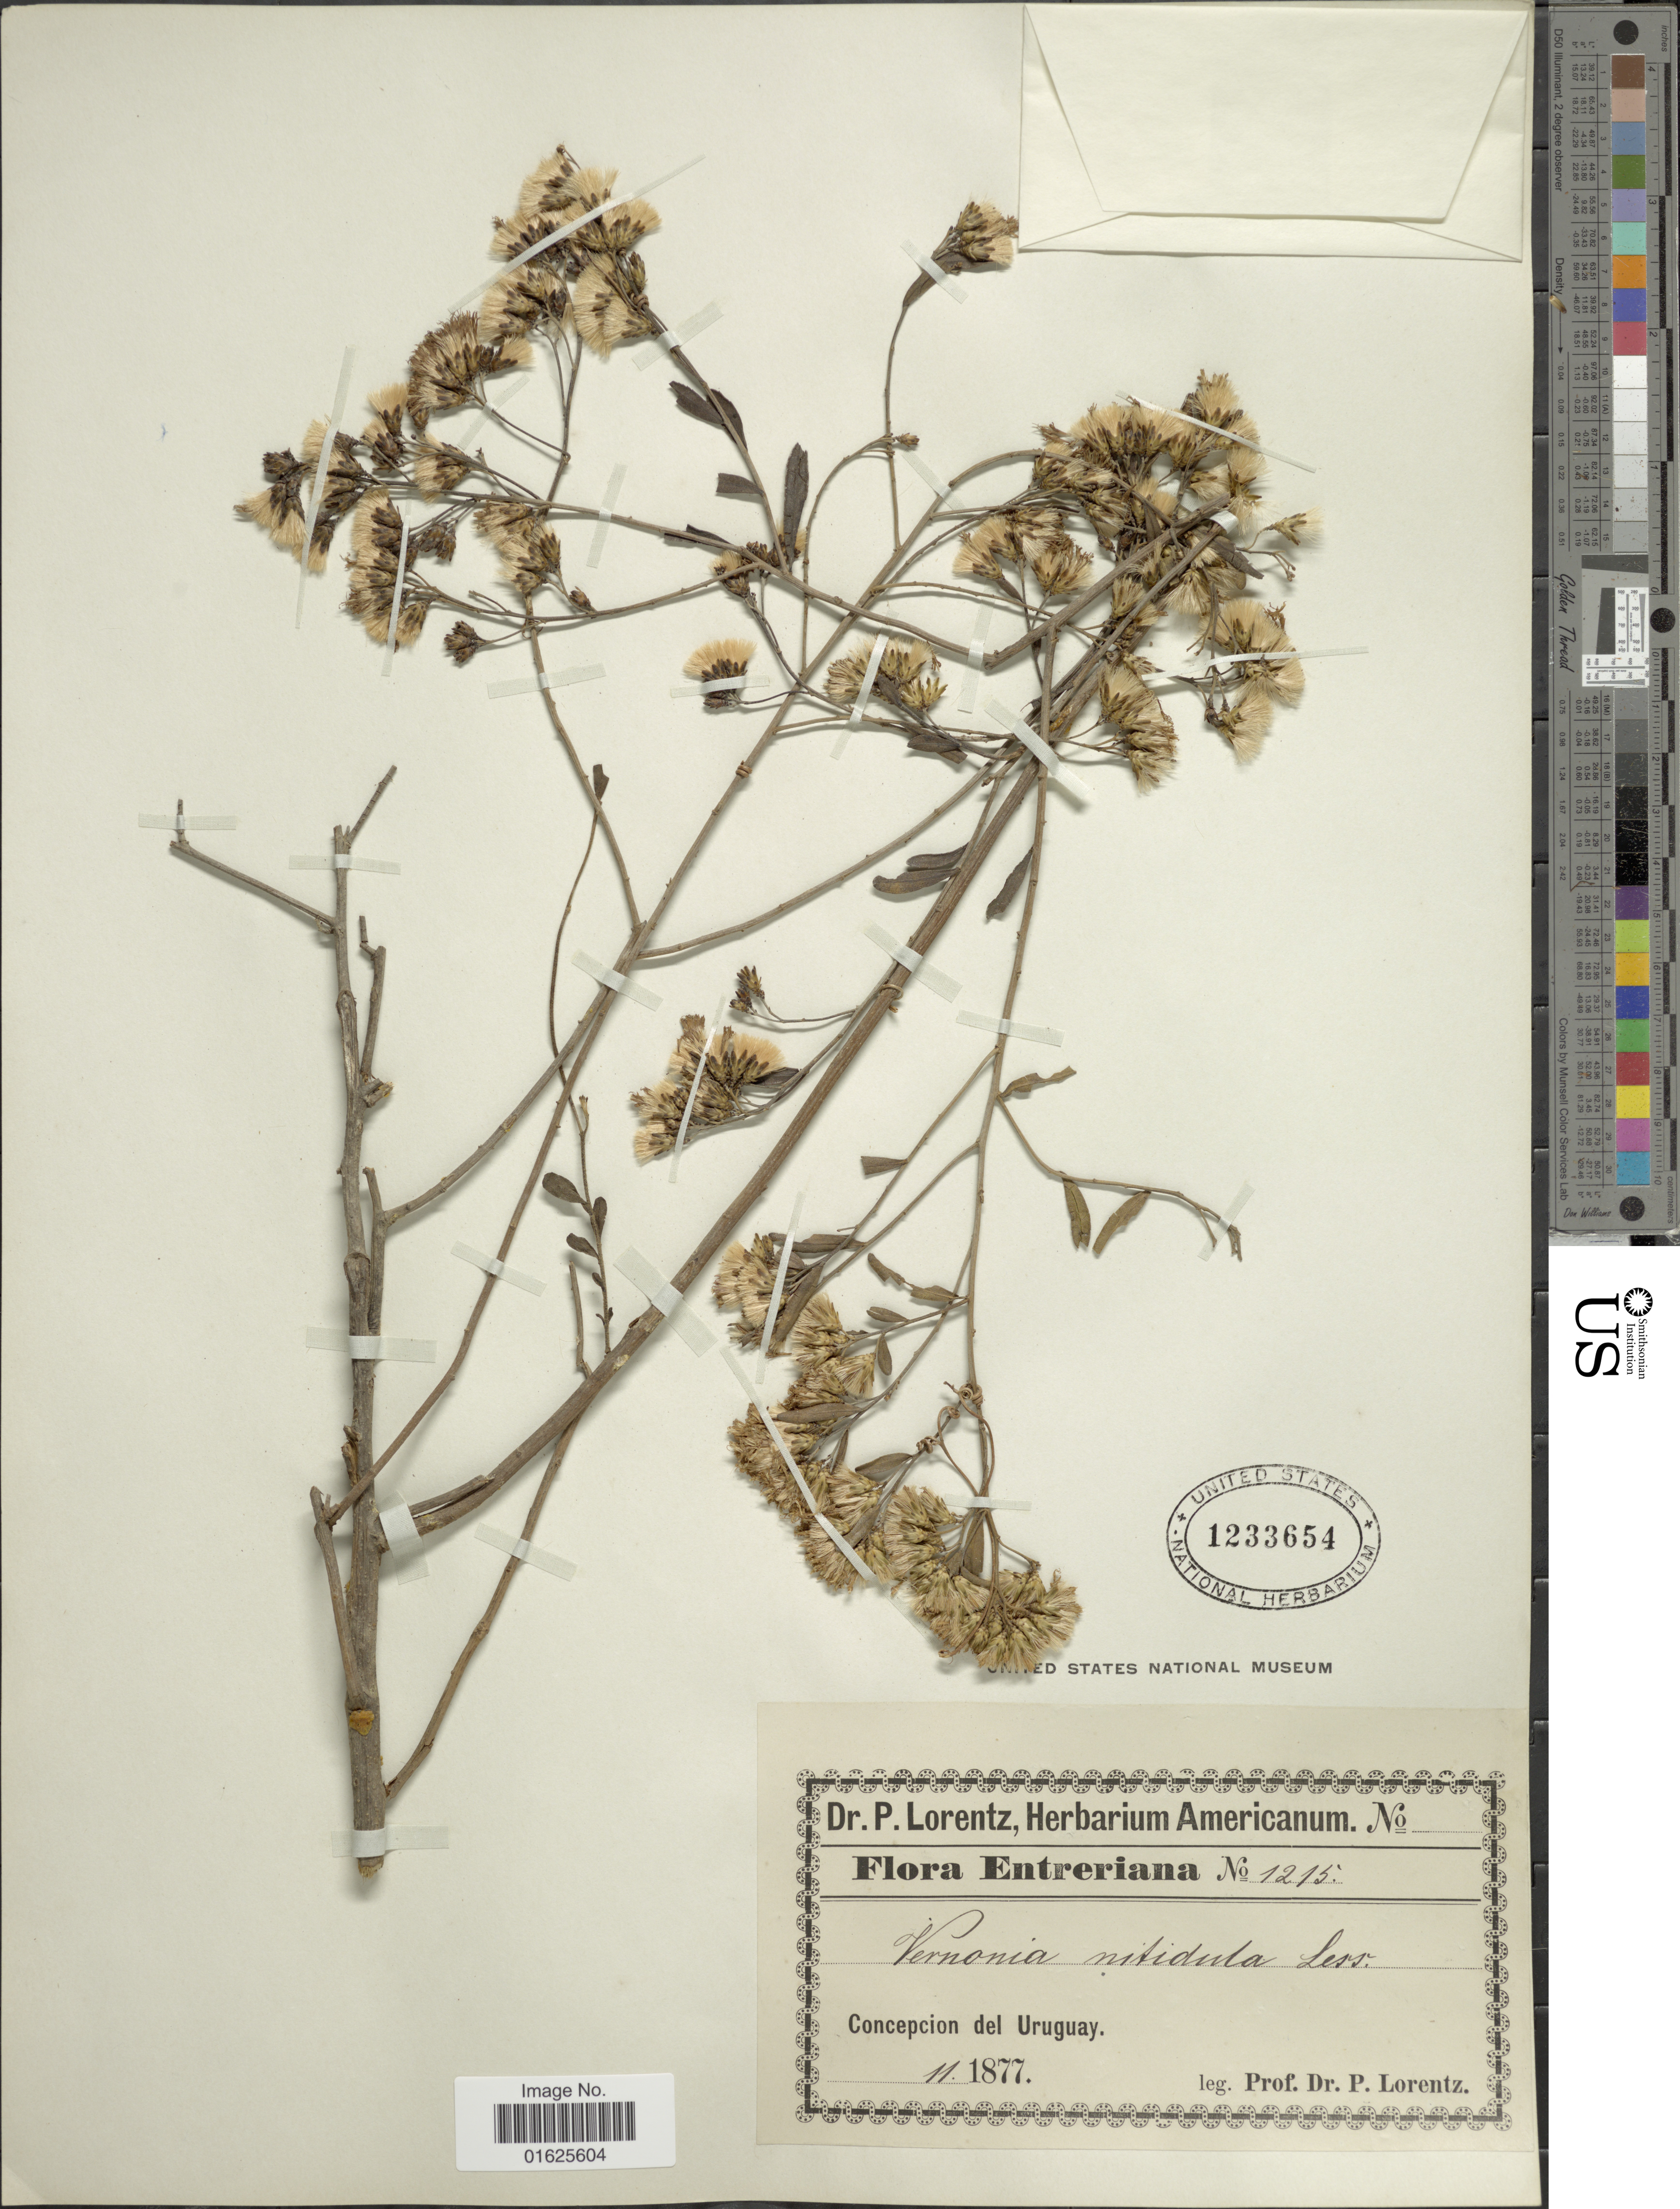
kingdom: Plantae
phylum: Tracheophyta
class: Magnoliopsida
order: Asterales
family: Asteraceae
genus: Vernonanthura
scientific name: Vernonanthura nitidula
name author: (Less.) H. Rob.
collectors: P. G. Lorentz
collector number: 1215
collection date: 1877-11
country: Uruguay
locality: Concepcion del Uruguay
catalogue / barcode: US 1233654